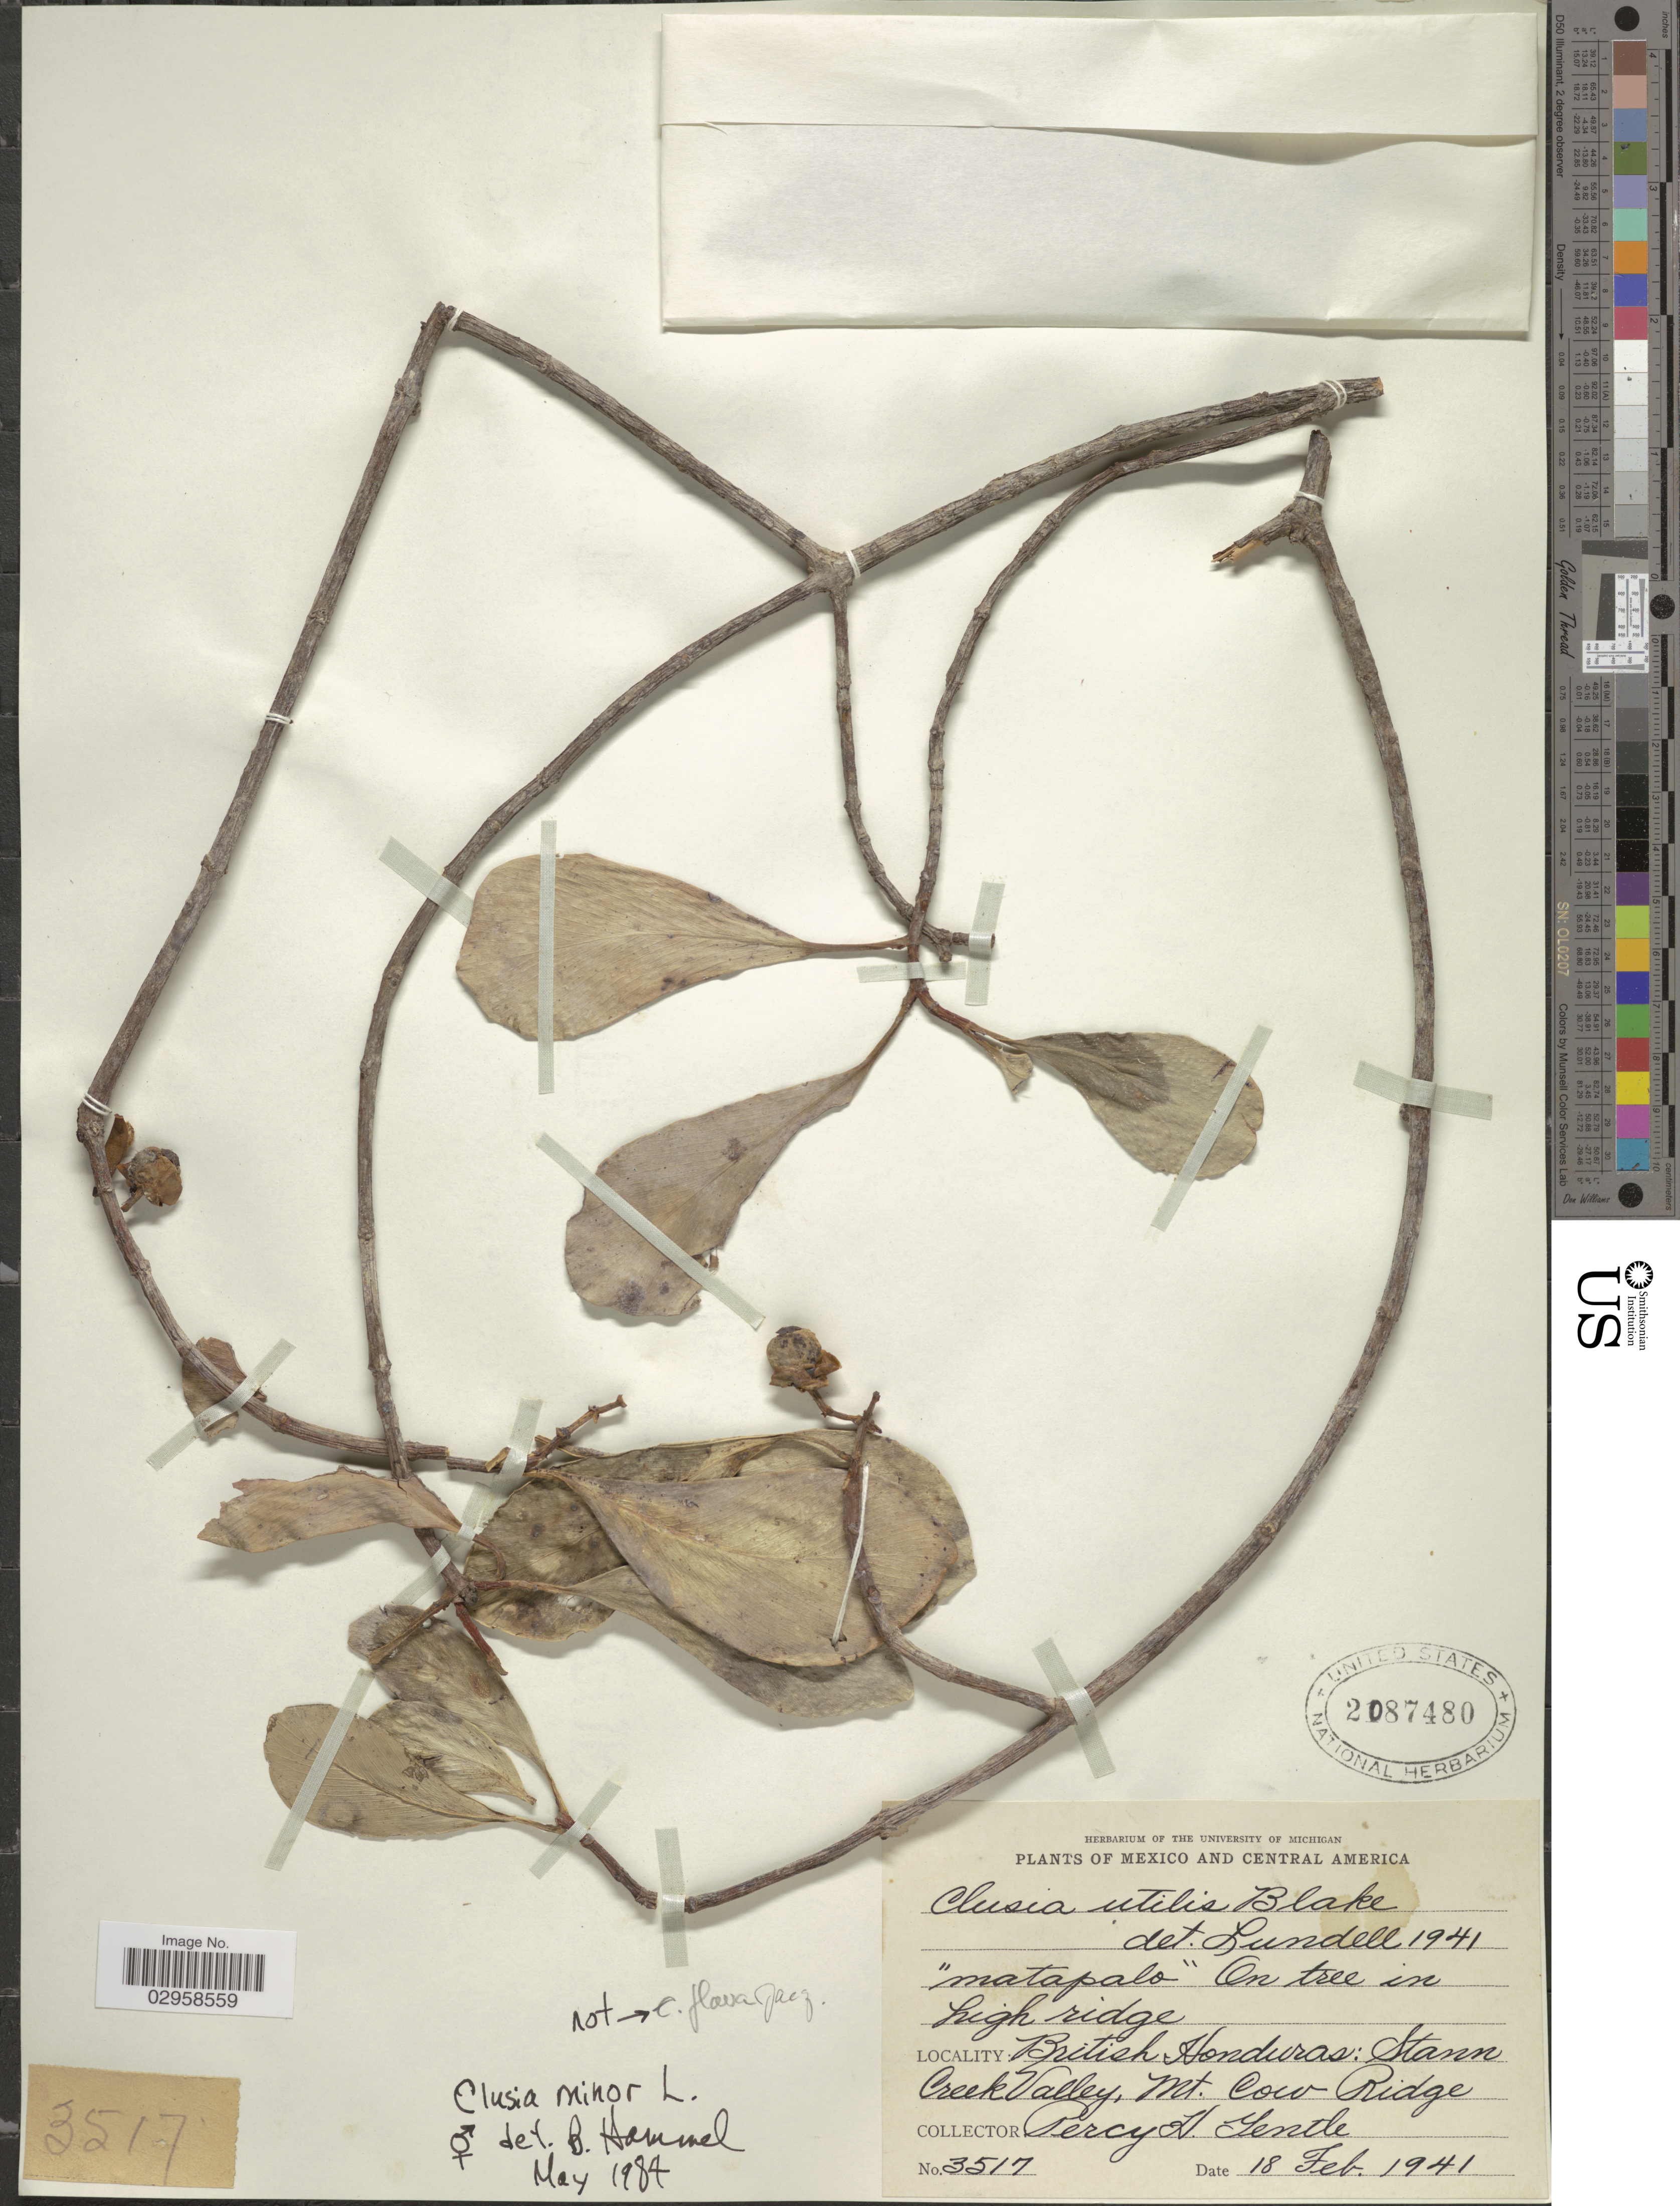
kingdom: Plantae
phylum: Tracheophyta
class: Magnoliopsida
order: Malpighiales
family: Clusiaceae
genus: Clusia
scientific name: Clusia minor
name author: L.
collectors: P. H. Gentle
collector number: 3517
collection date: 1941-02-18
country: Belize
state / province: Stann Creek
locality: British Honduras: Stann Creek Valley, Mt. Cow Ridge.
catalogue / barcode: US 2087480